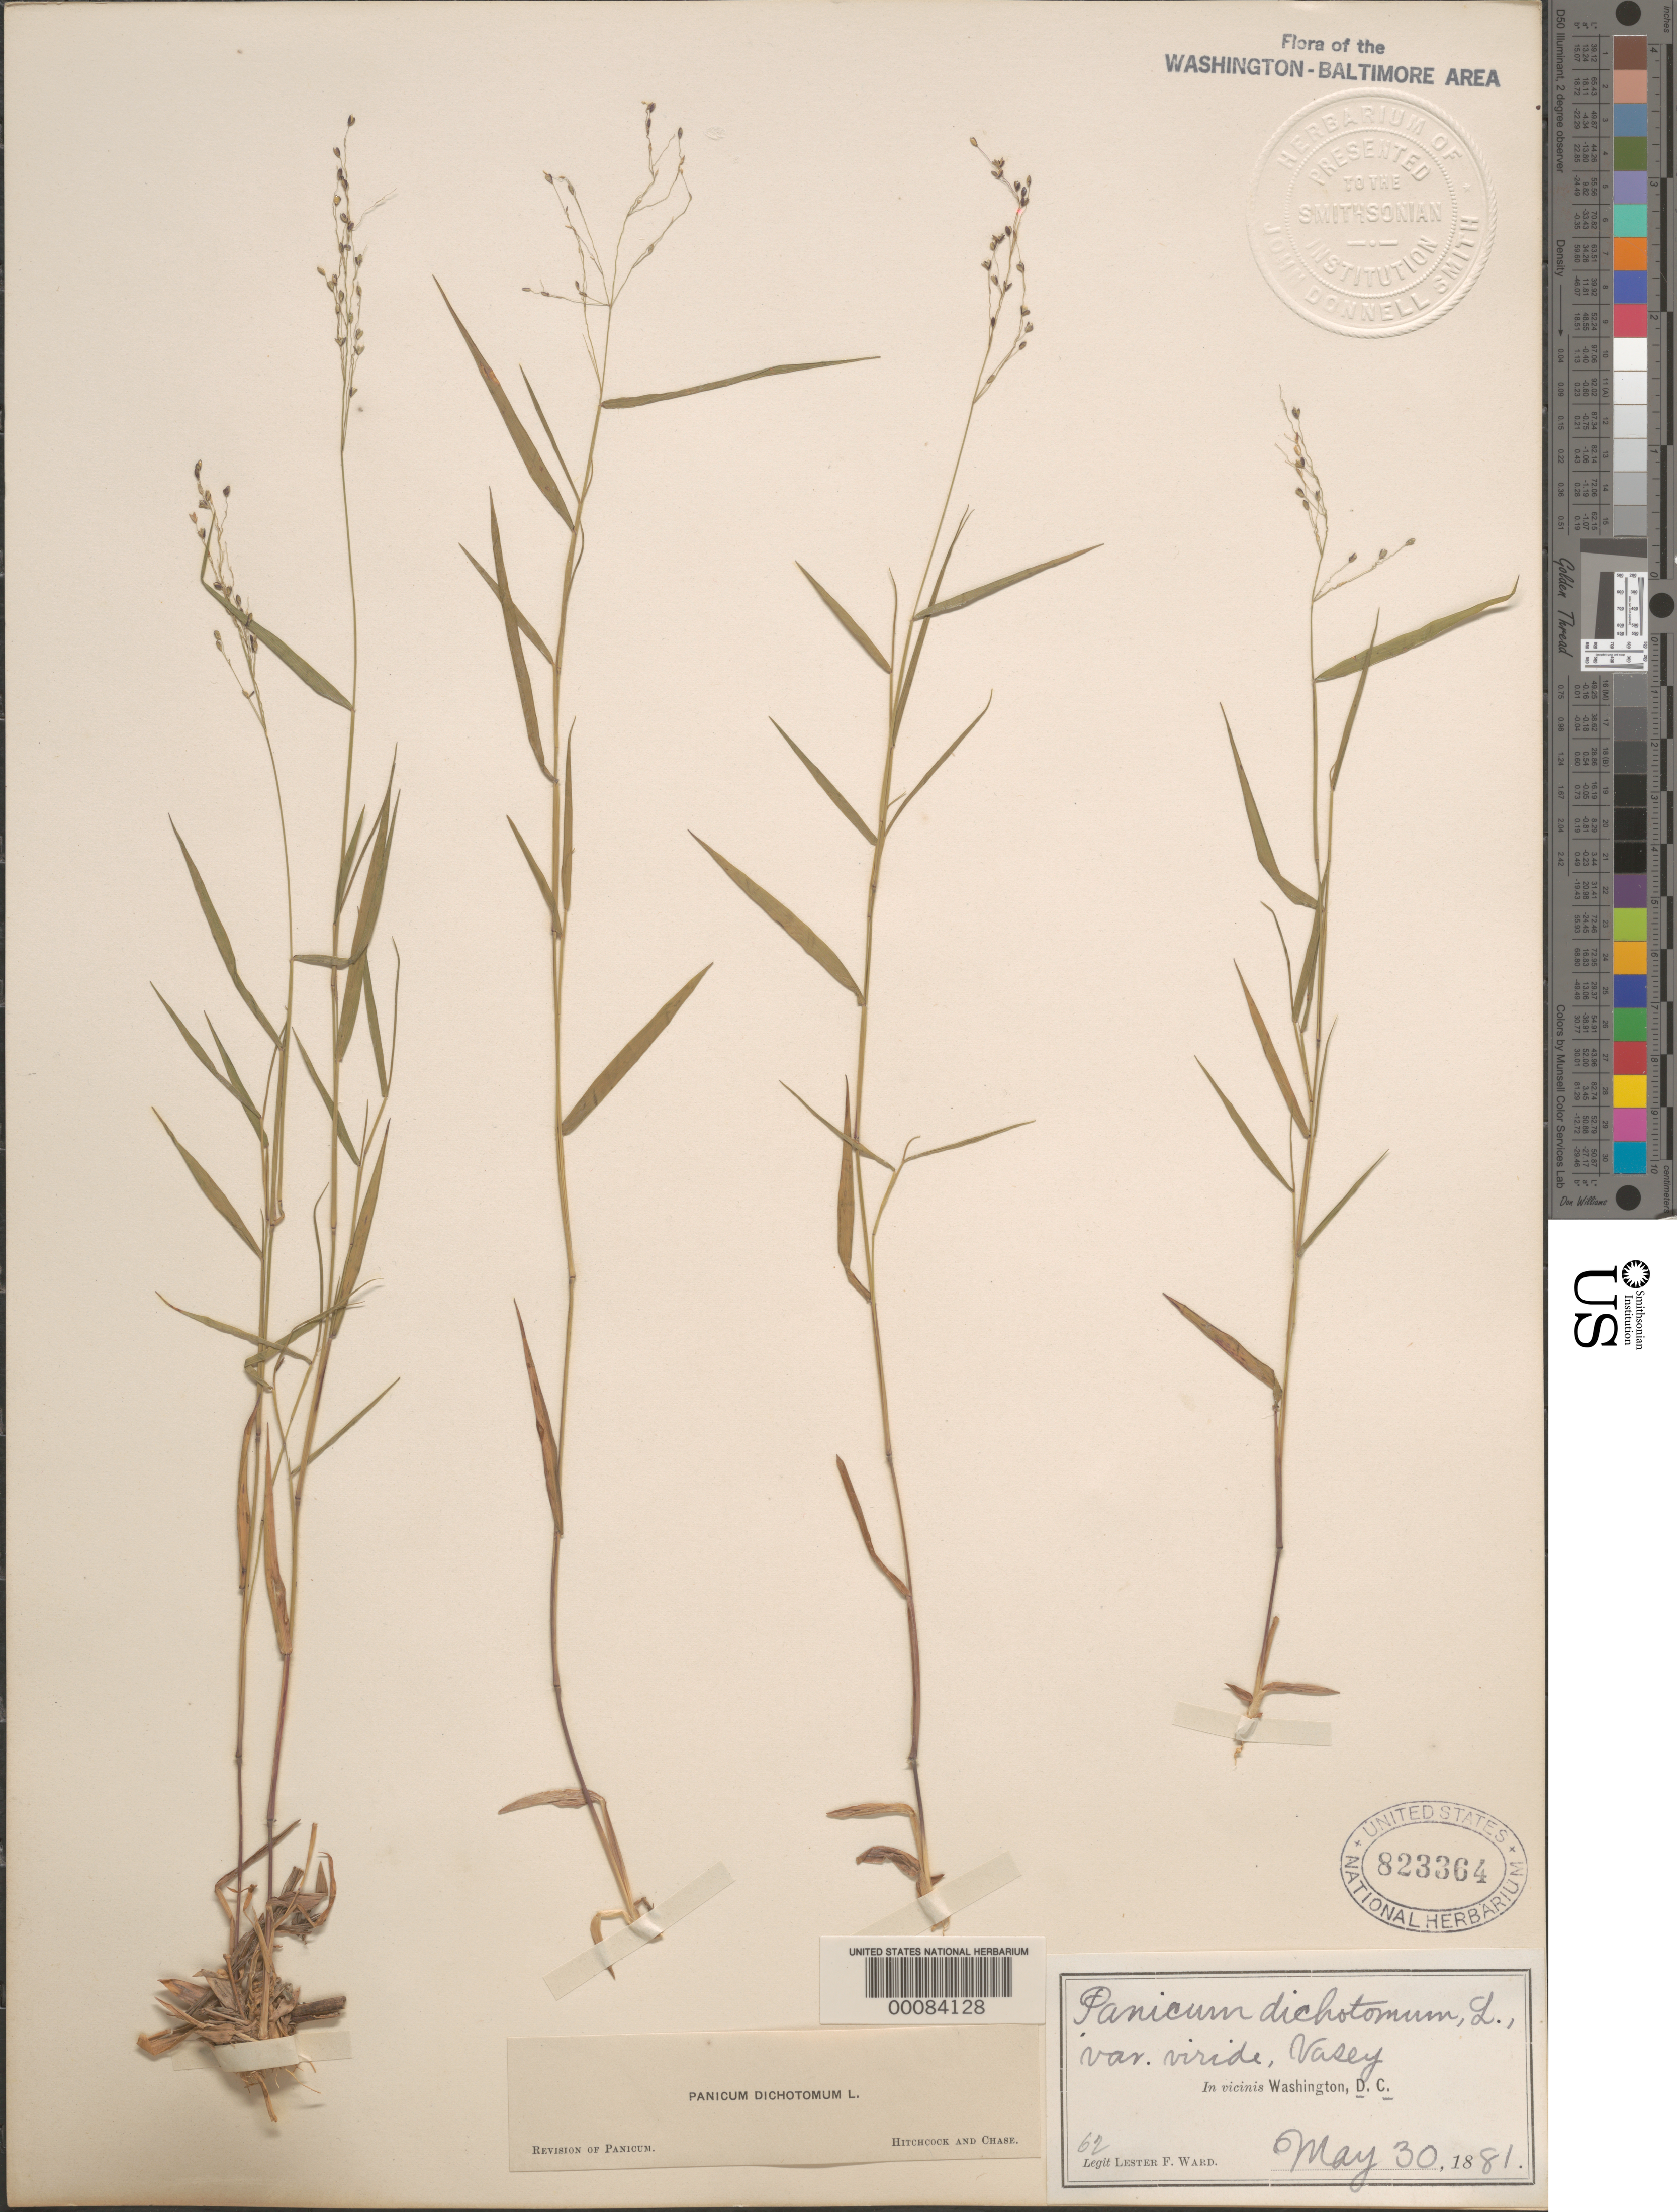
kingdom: Plantae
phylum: Tracheophyta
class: Liliopsida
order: Poales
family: Poaceae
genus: Dichanthelium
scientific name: Dichanthelium dichotomum var. dichotomum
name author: (L.) Gould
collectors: L. F. Ward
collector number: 62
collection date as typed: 30 May 1881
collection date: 1881-05-30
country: United States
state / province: District of Columbia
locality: Washington DC area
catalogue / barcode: US 823364